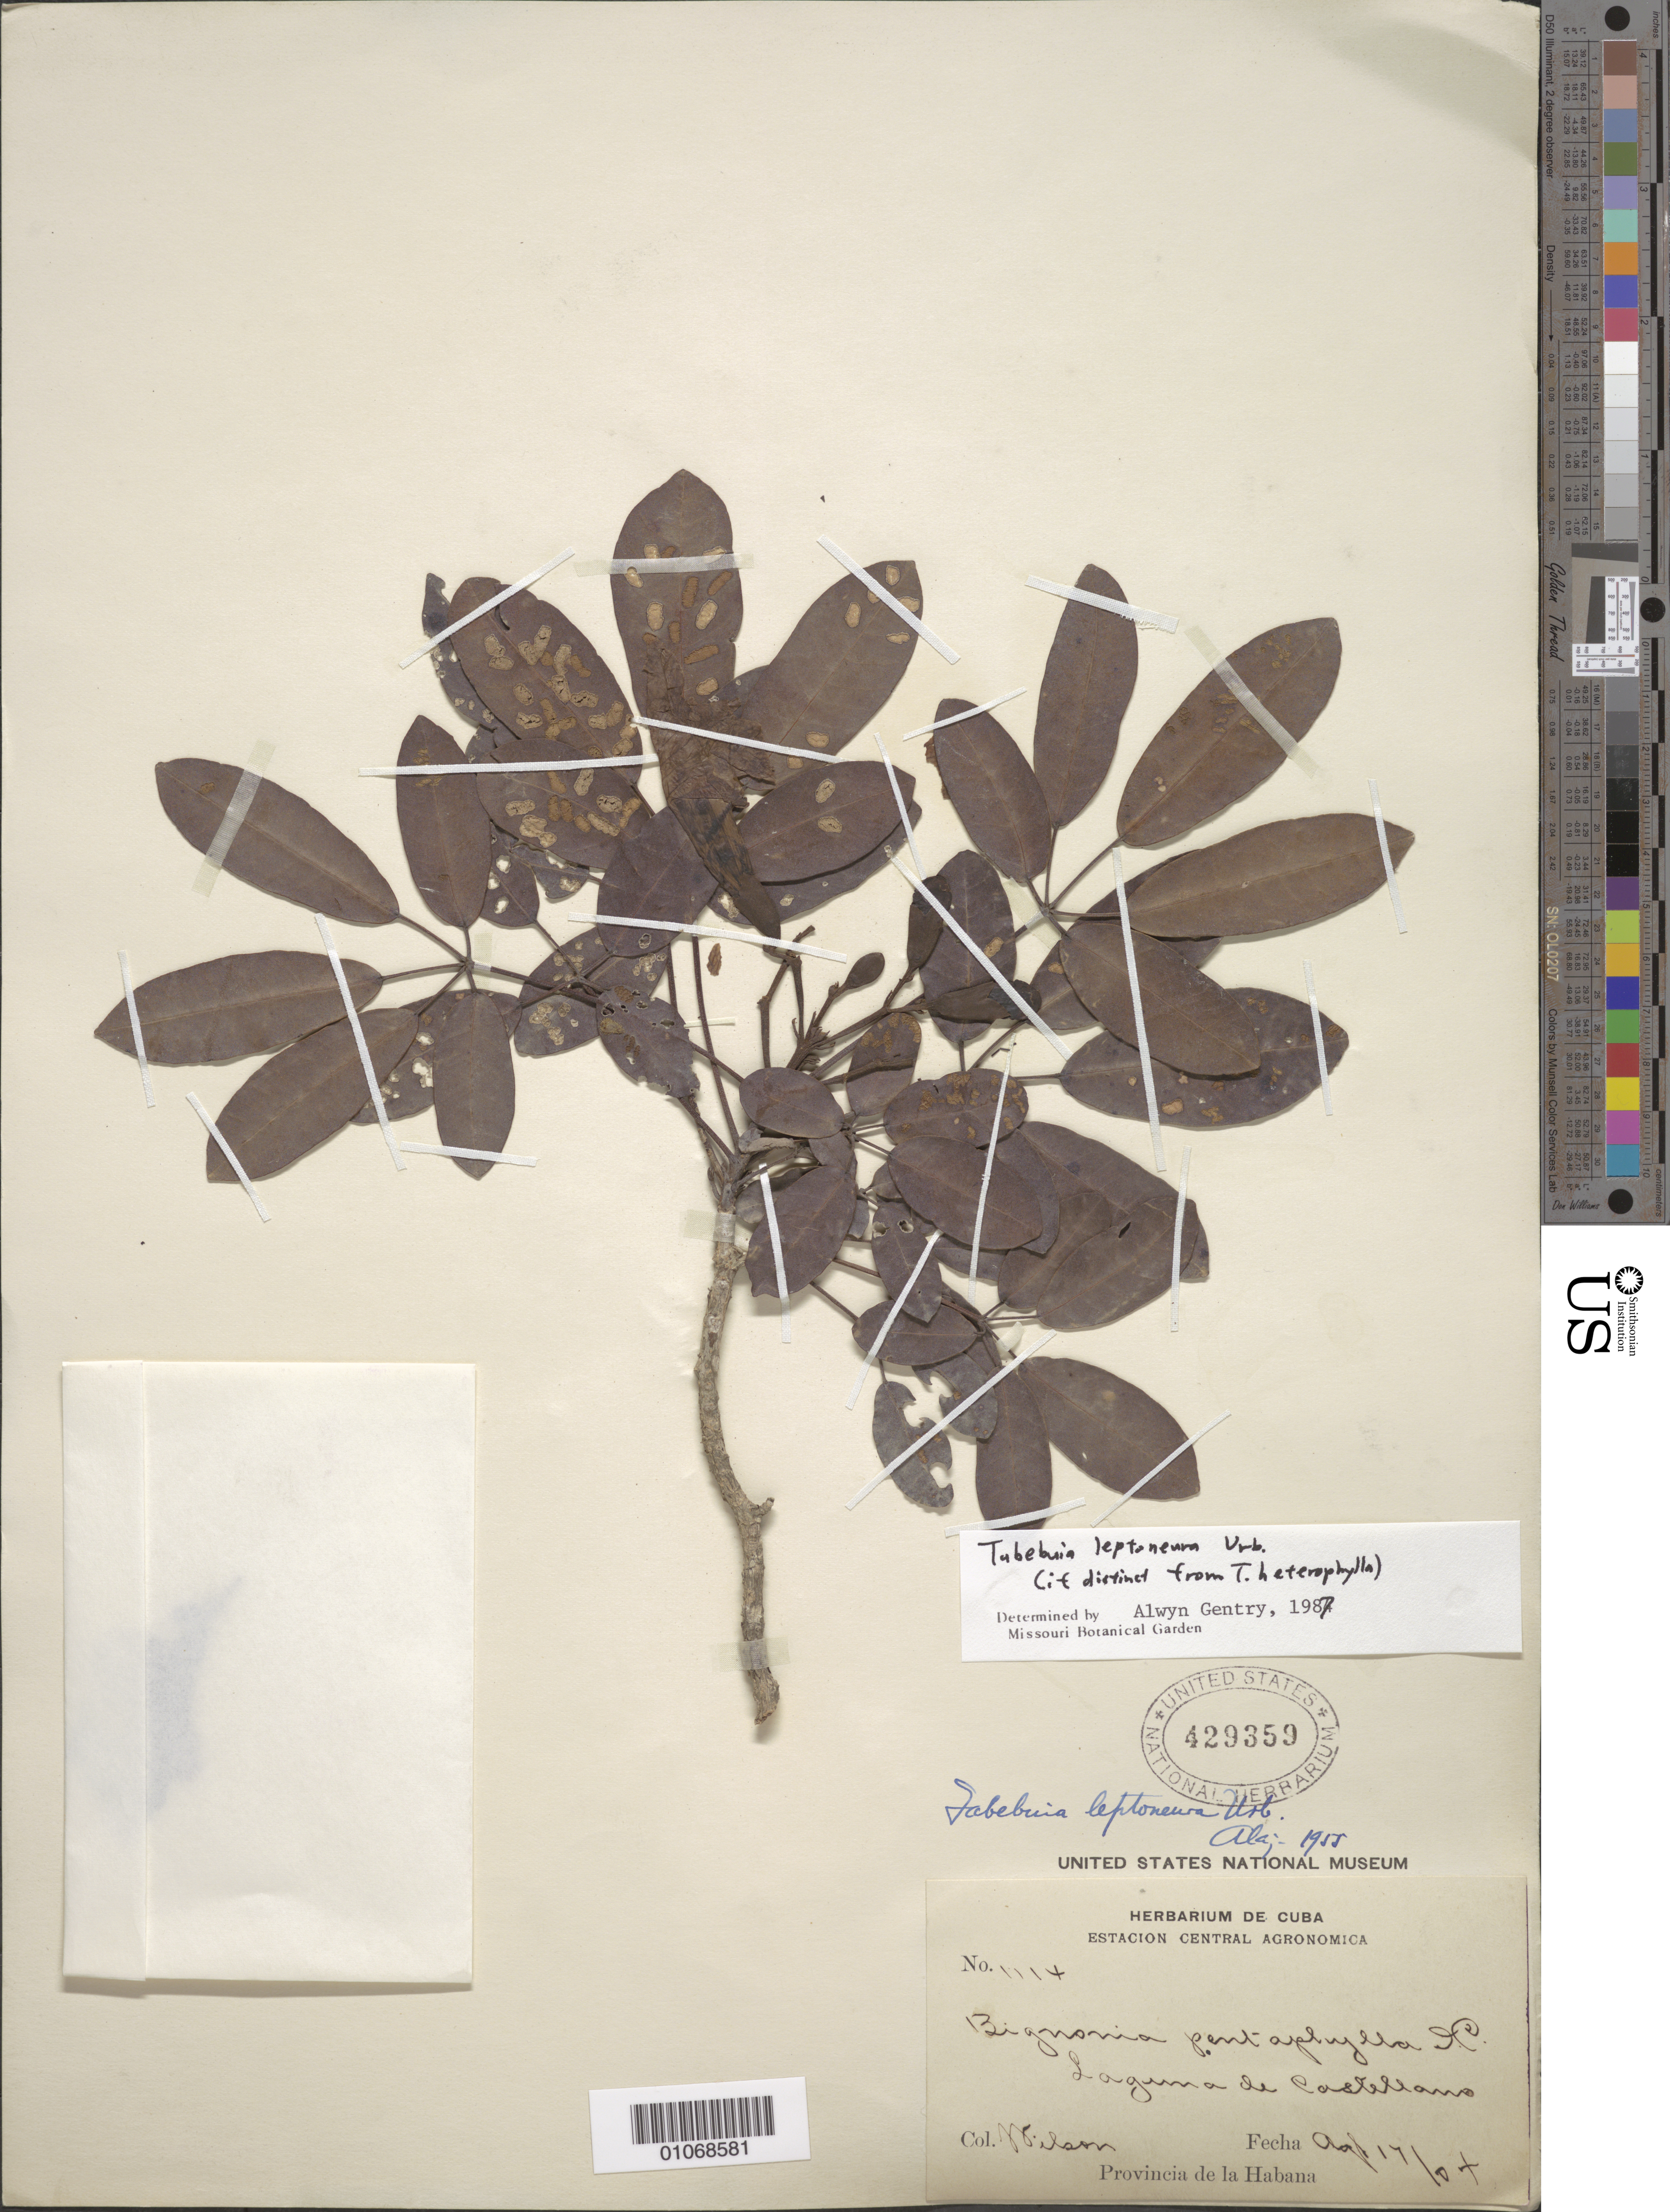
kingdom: Plantae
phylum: Tracheophyta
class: Magnoliopsida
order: Lamiales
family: Bignoniaceae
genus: Tabebuia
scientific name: Tabebuia leptoneura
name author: Urb.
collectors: -- Wilson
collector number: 1114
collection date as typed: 17 Apr 1904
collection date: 1904-04-17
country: Cuba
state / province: La Habana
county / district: Municipio Boyeros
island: Cuba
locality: Laguna de Castellano, two and a half miles south-west of Santiago de las Vegas (vecindad de)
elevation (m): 97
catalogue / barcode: US 429359